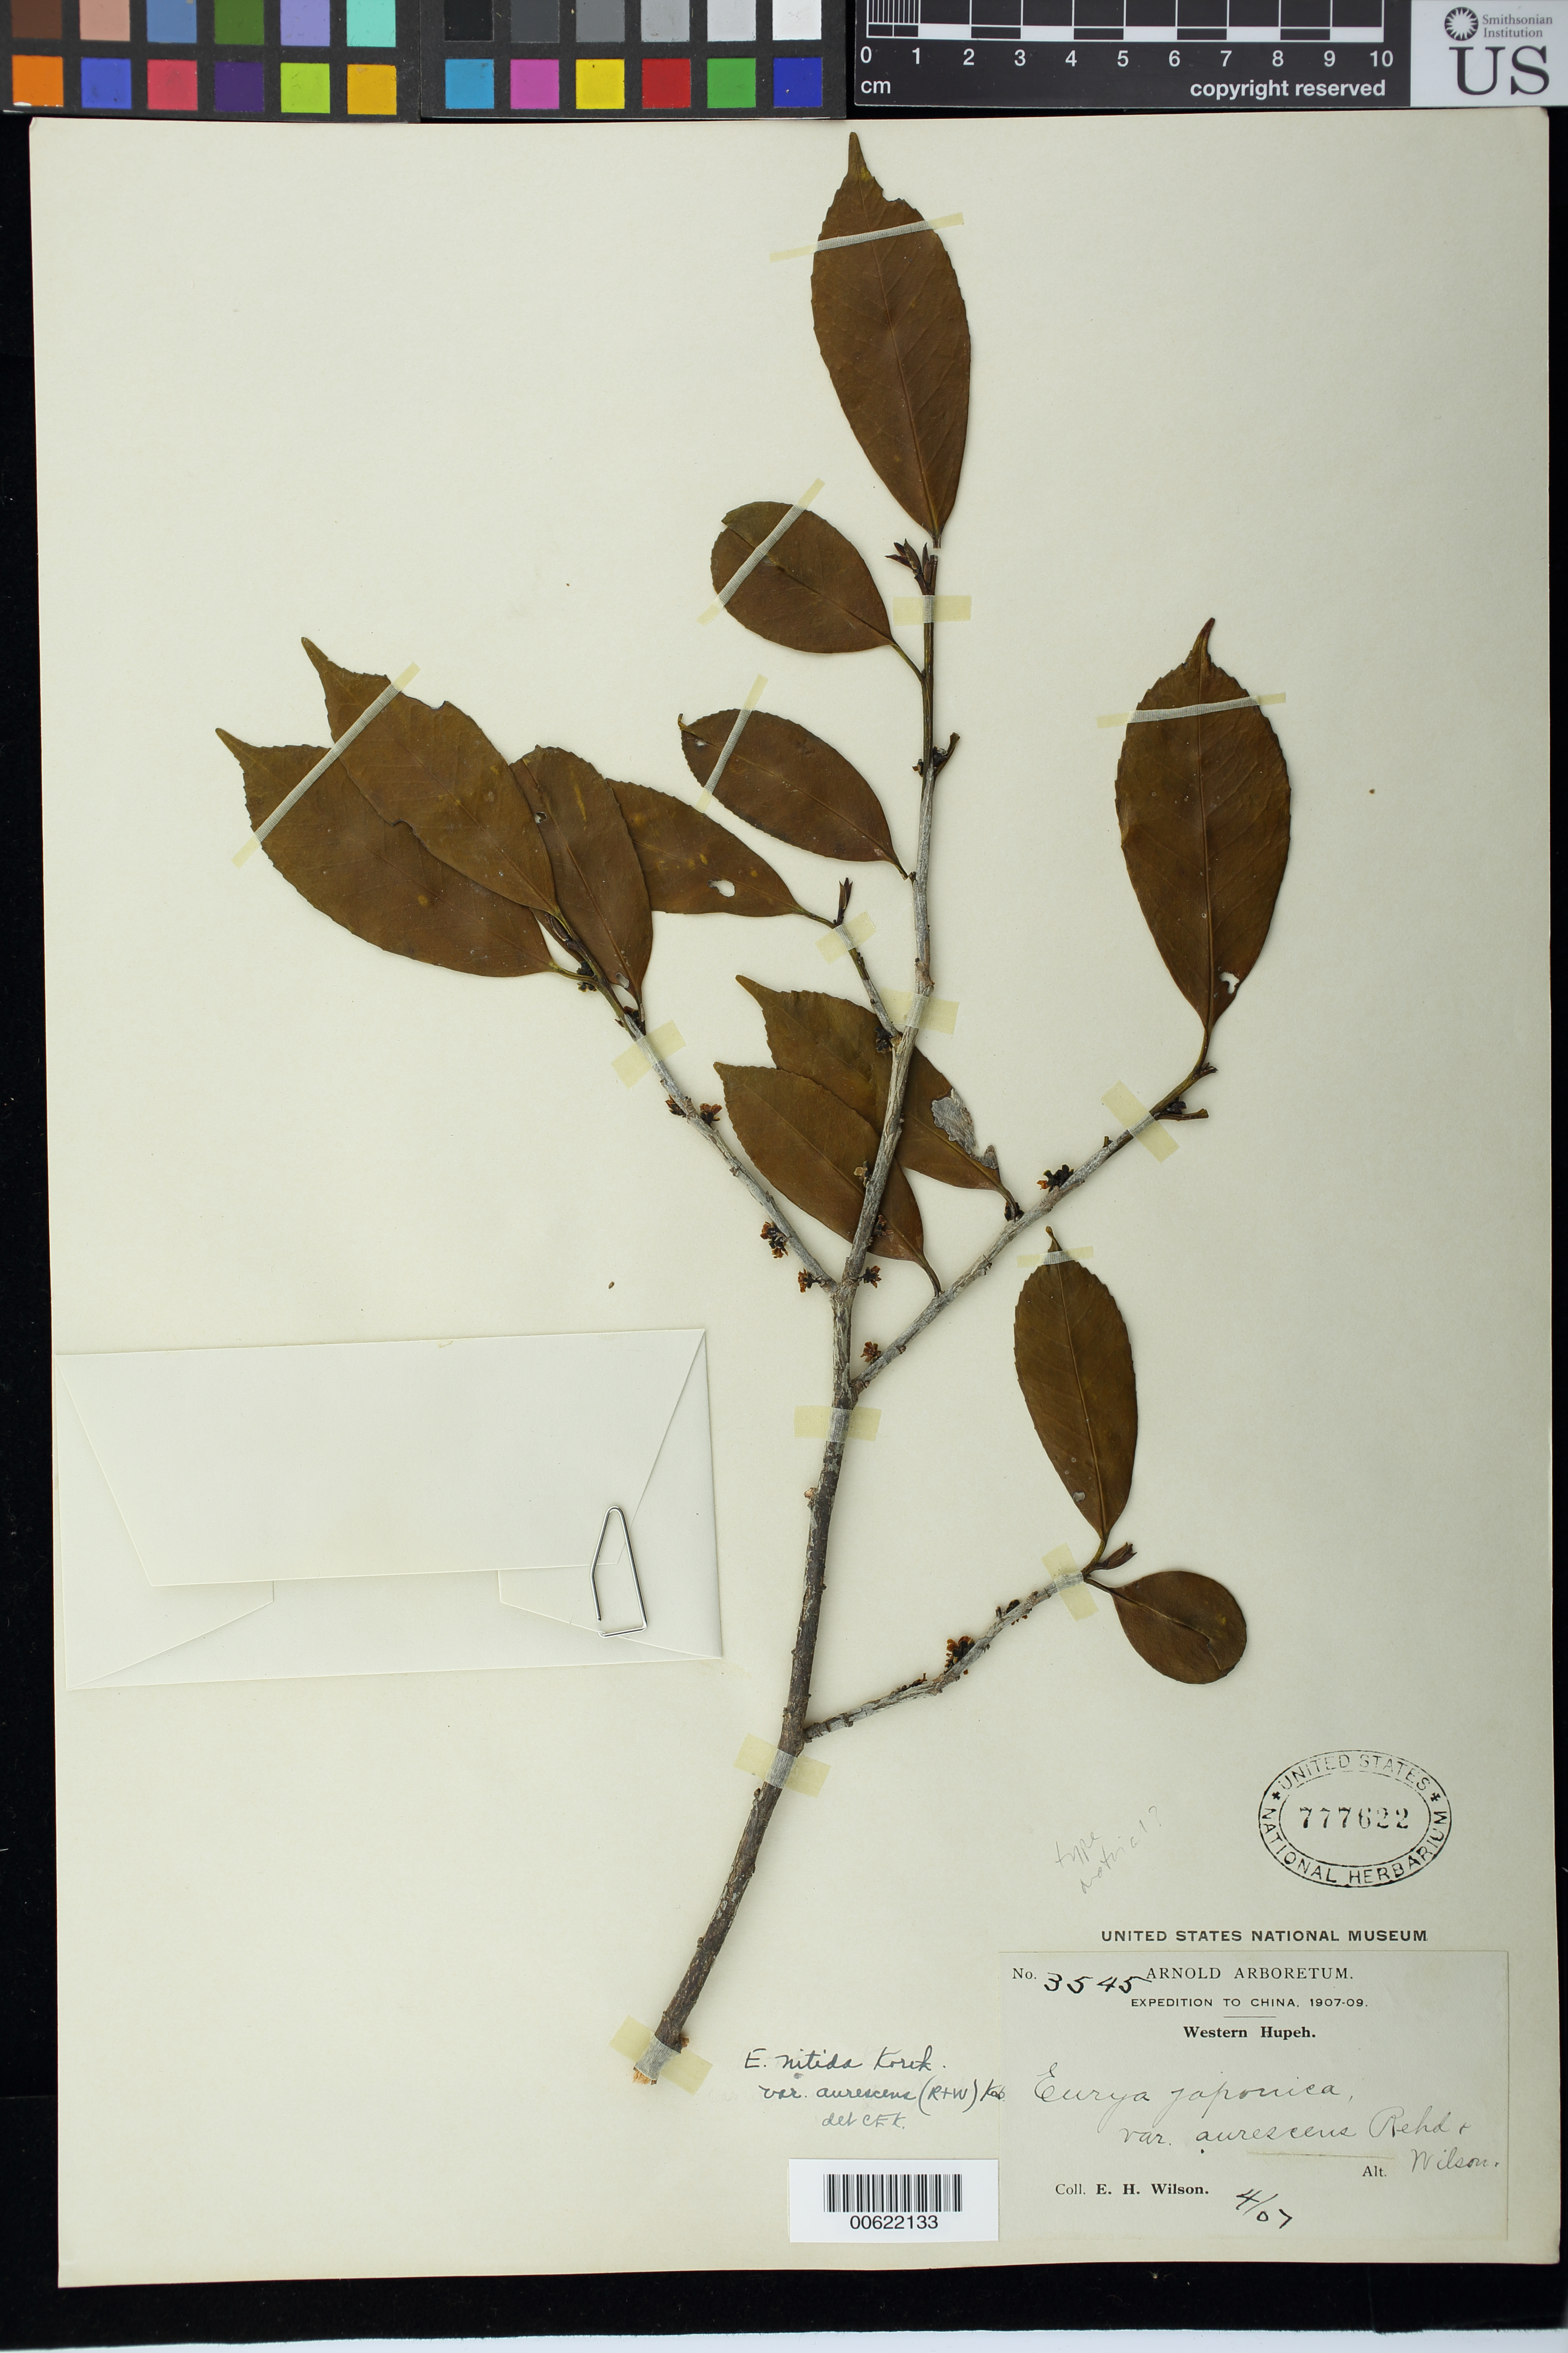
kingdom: Plantae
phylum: Tracheophyta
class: Magnoliopsida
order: Ericales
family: Pentaphylacaceae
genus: Eurya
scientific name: Eurya japonica var. aurescens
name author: Rehder & P. Wilson in Sarg.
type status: Isosyntype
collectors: E. H. Wilson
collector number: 3545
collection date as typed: Sep 1907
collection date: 1907-09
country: China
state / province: Hubei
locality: Western Hupeh.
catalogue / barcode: US 777621